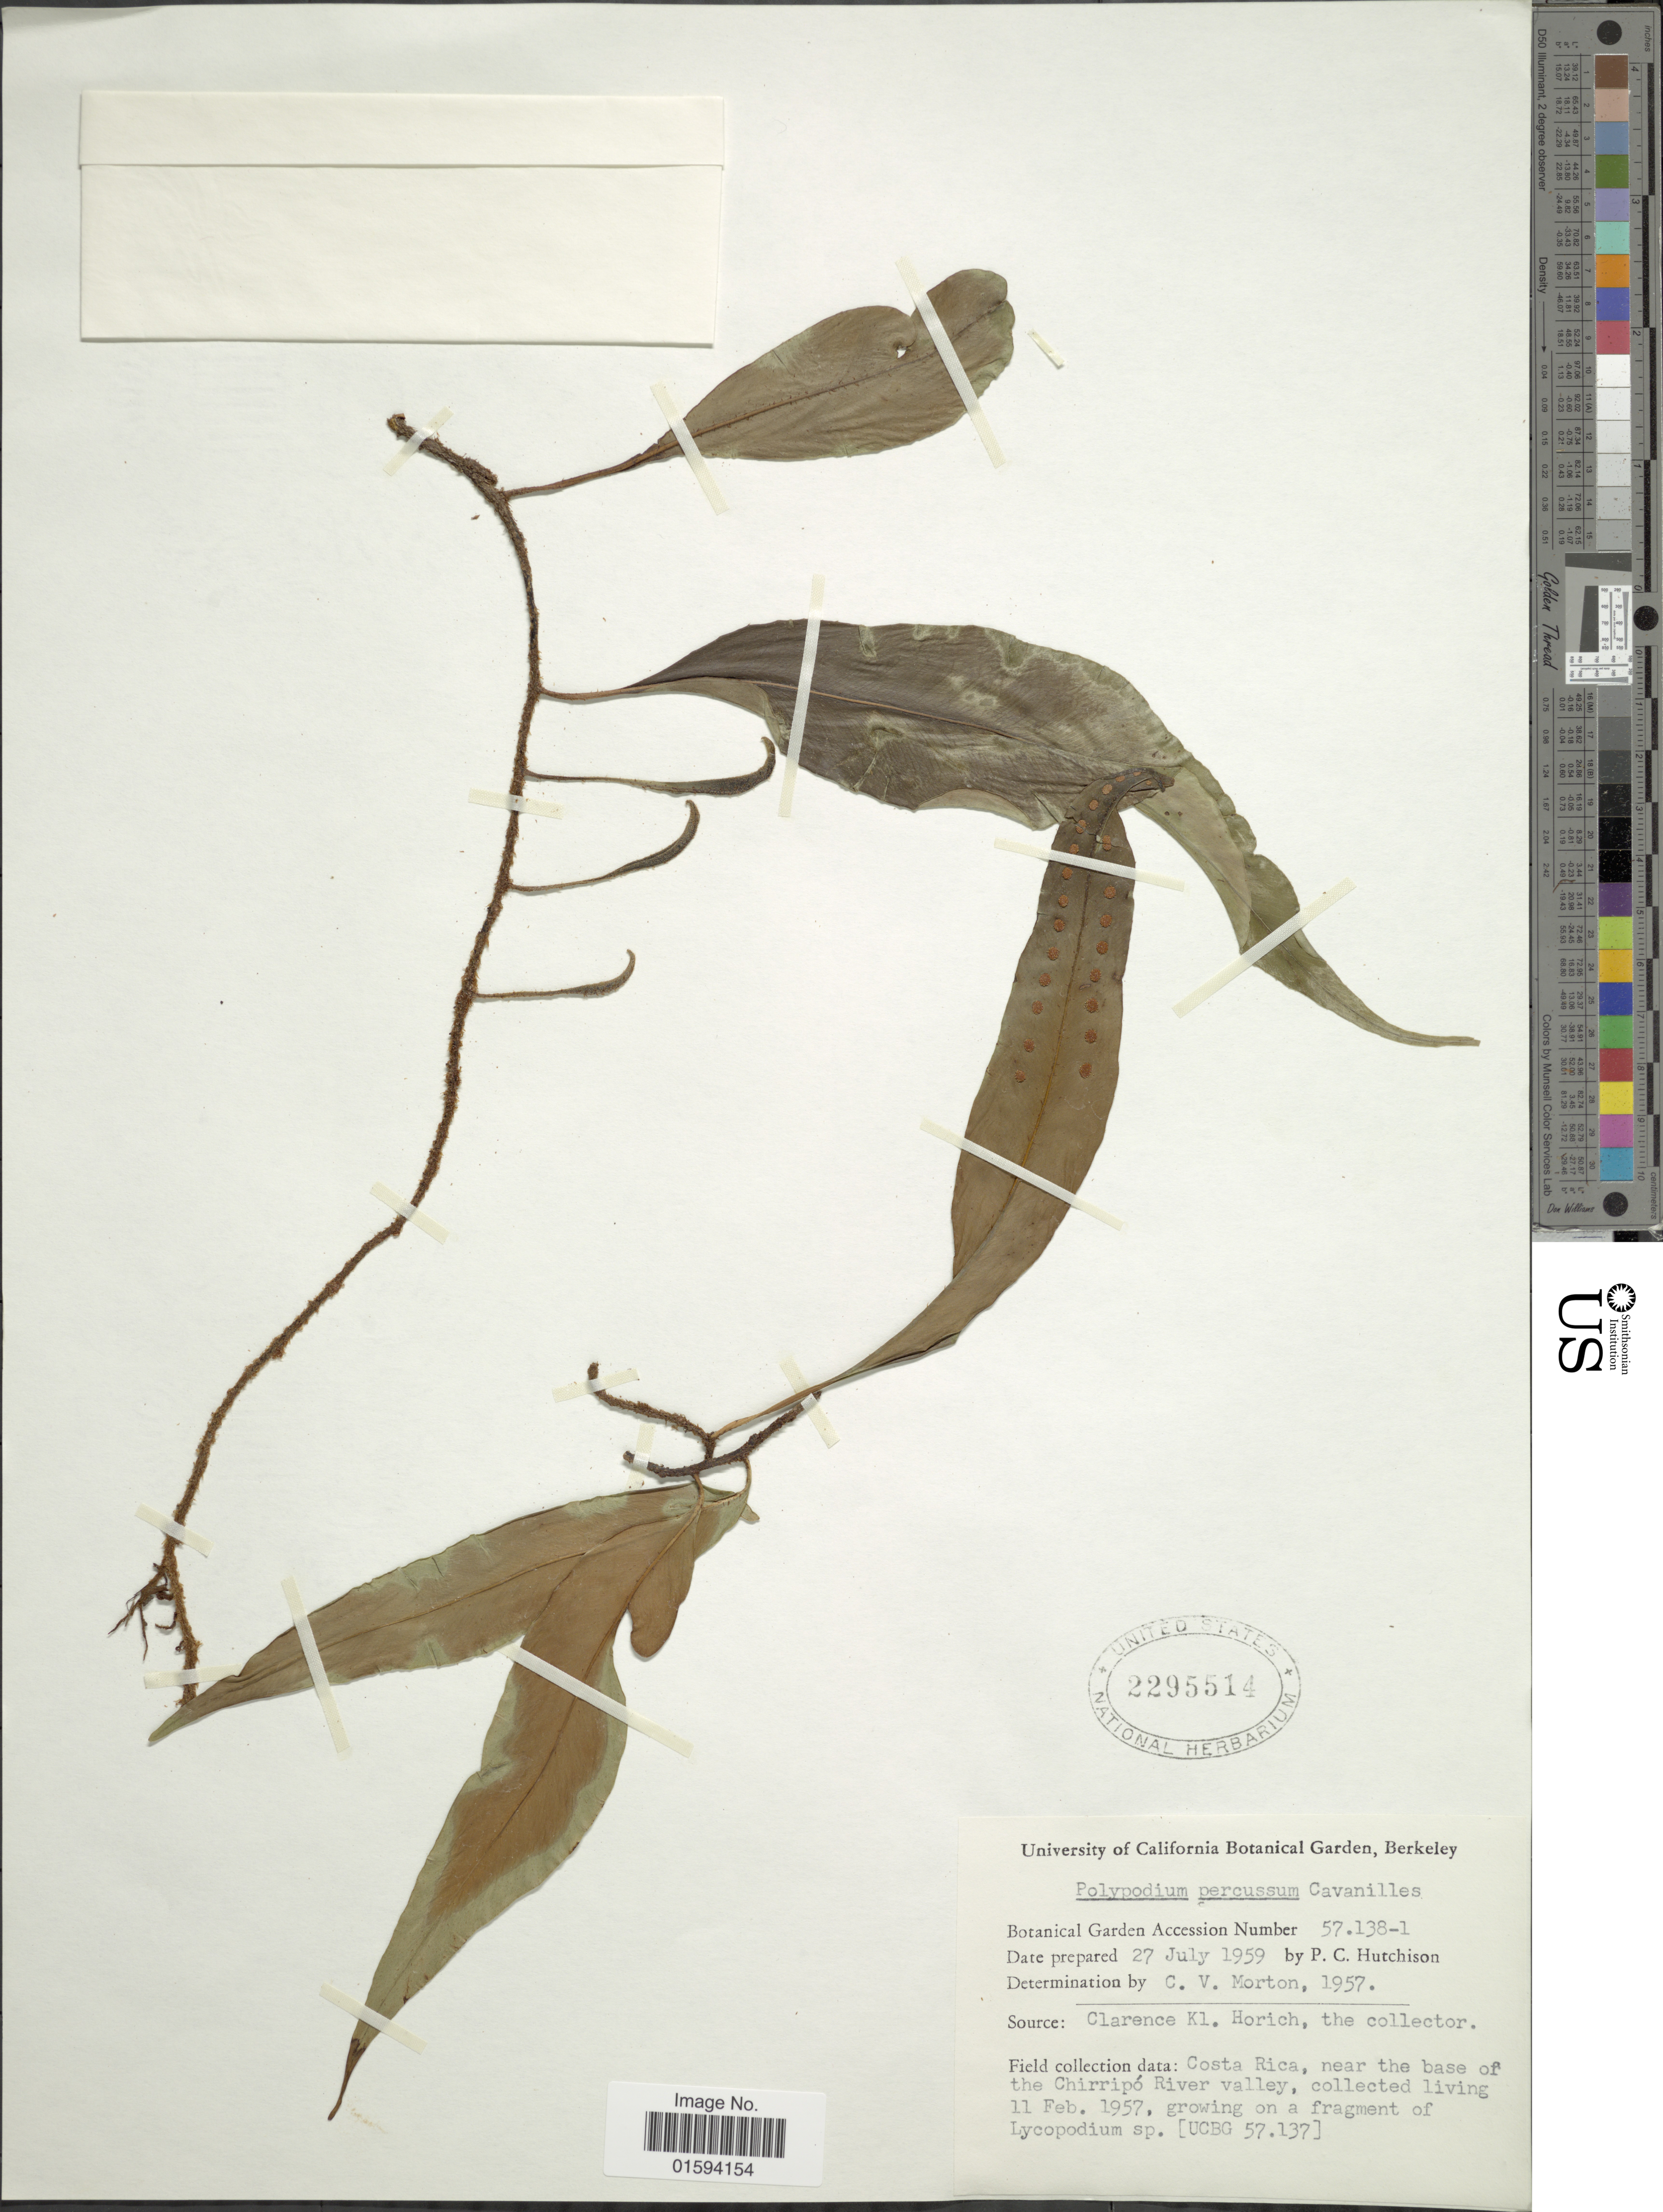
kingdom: Plantae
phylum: Tracheophyta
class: Polypodiopsida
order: Polypodiales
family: Polypodiaceae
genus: Polypodium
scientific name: Polypodium percussum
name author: Cav.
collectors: P. C. Hutchison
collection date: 1959-07-27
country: United States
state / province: California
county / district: Alameda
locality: University of California Botanical Garden, Berkeley, Botanical Garden Accession Number 57.138-1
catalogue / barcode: US 2295514